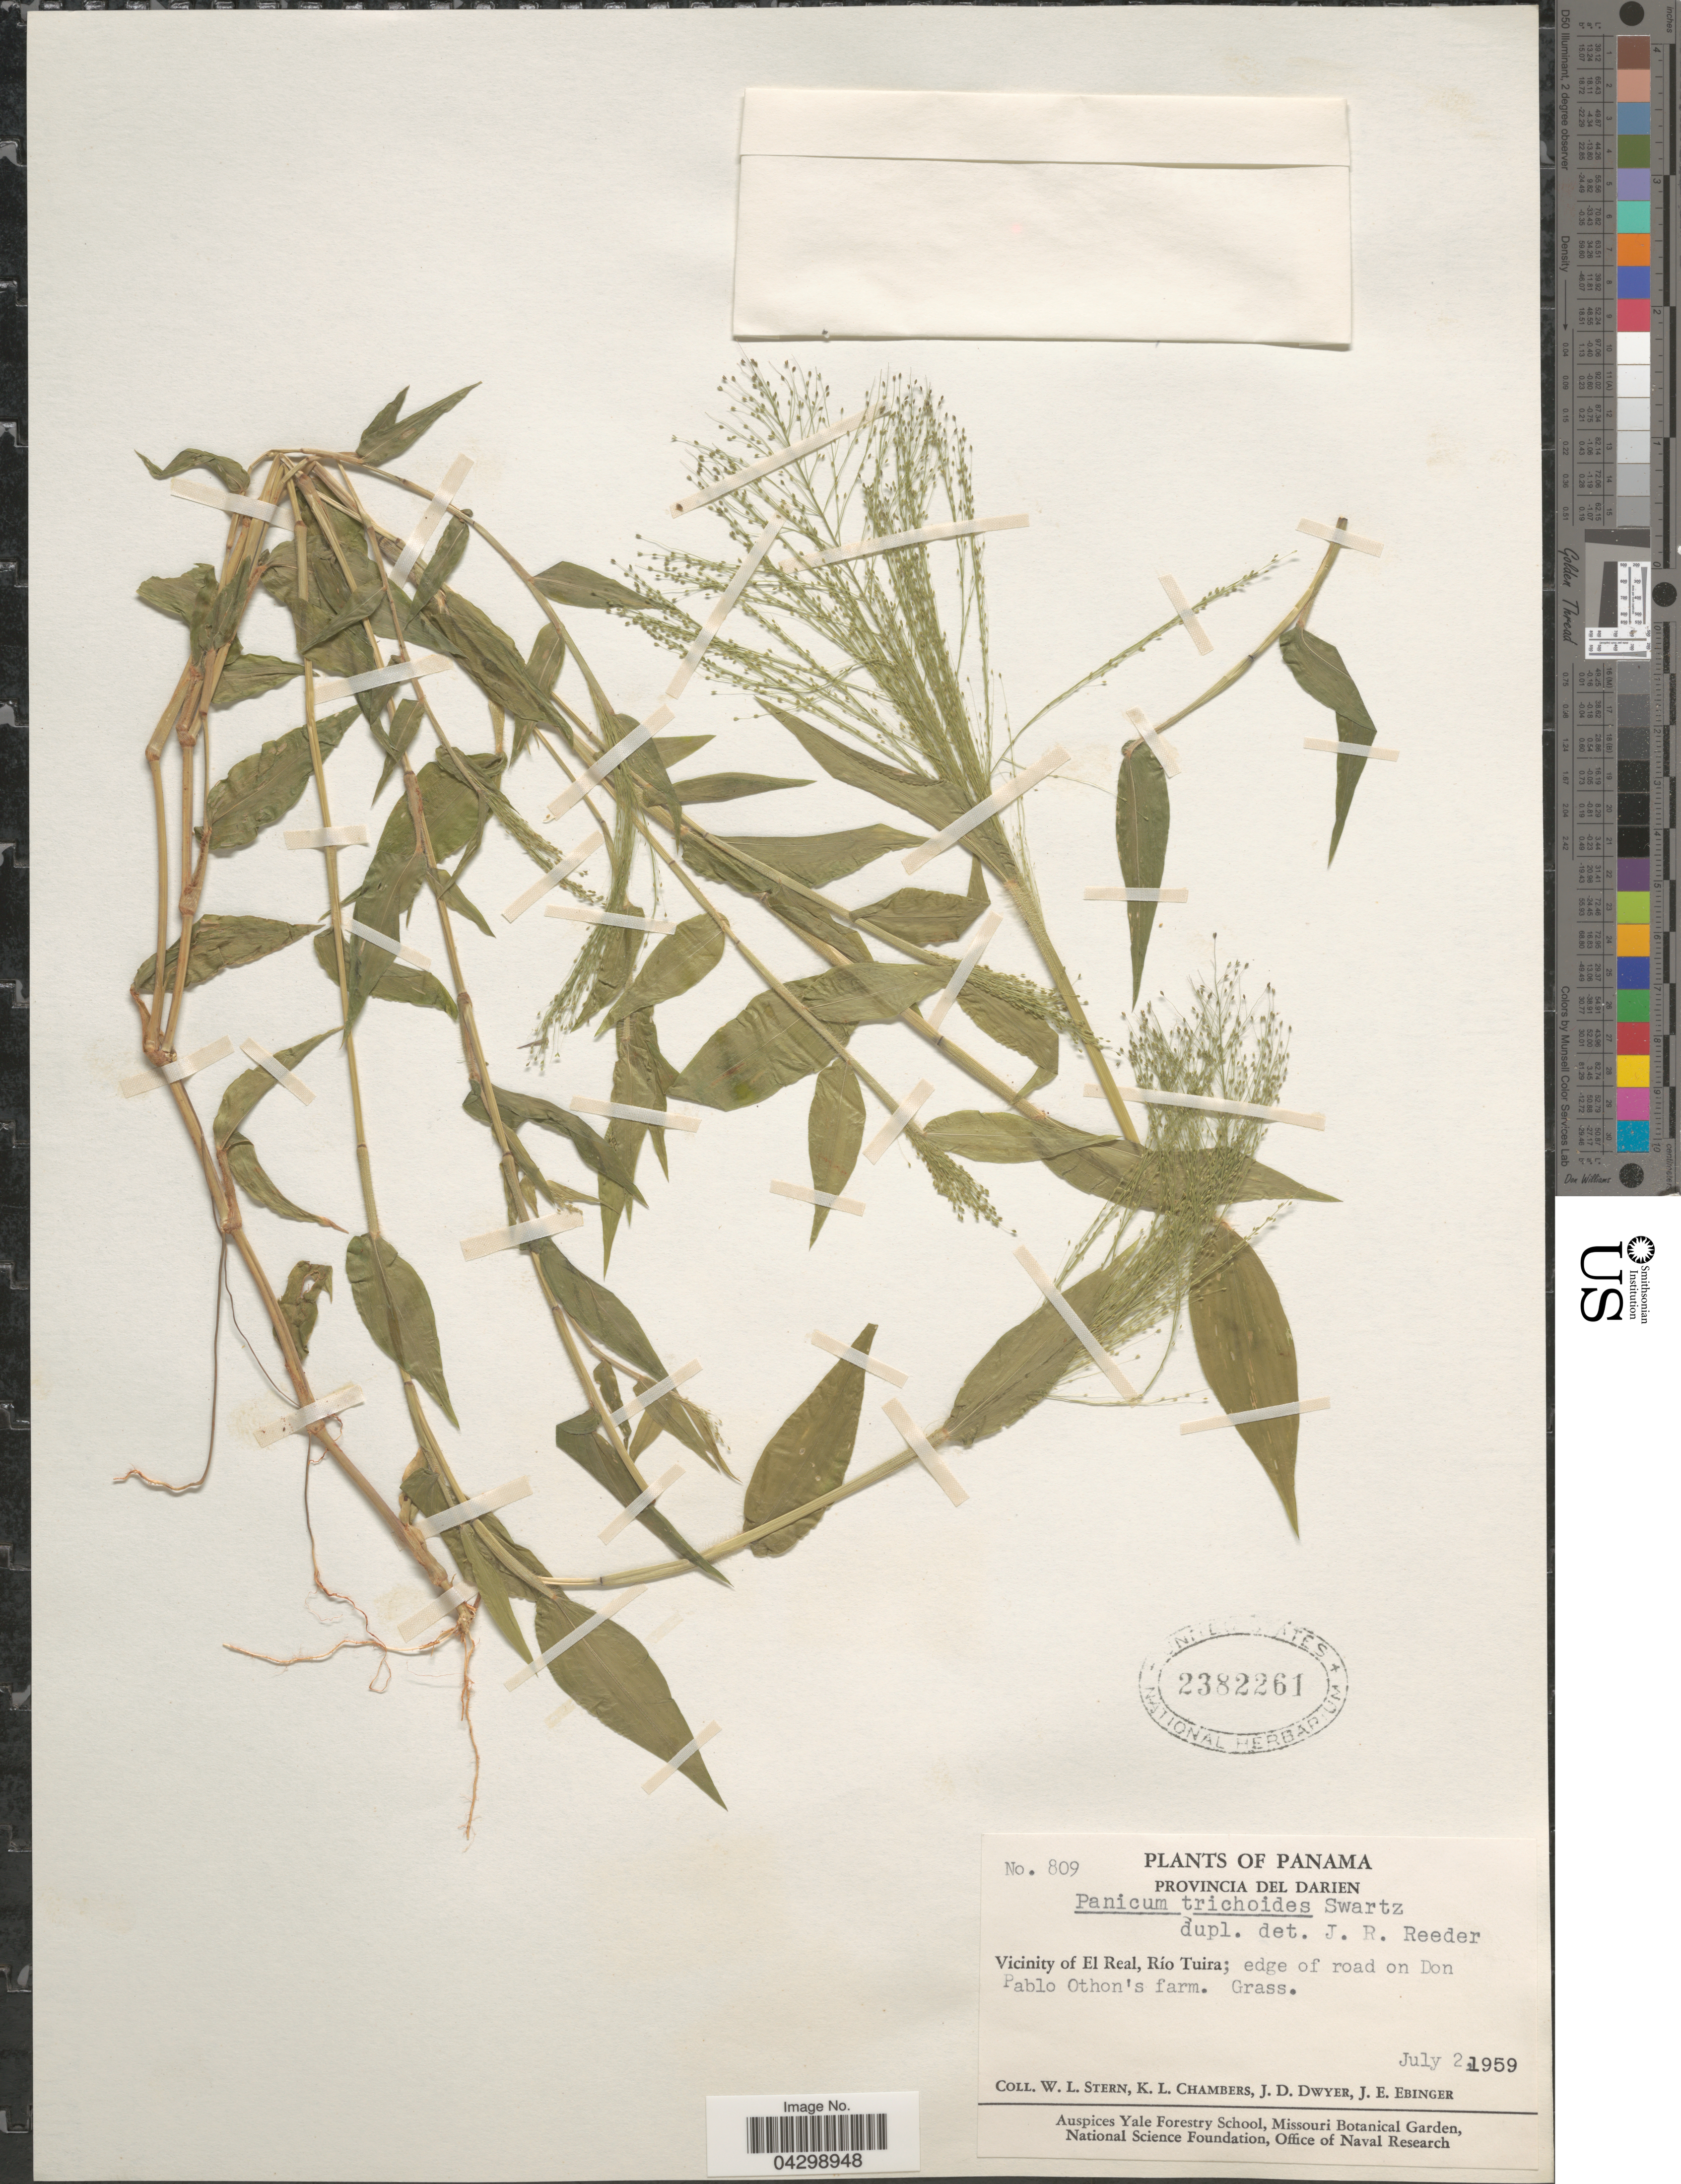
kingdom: Plantae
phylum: Tracheophyta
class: Liliopsida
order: Poales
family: Poaceae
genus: Panicum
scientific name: Panicum trichoides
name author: Sw.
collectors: W. L. Stern, K. Chambers, J. D. Dwyer & J. Ebinger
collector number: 809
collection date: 1959-07-02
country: Panama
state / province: Darien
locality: Vicinity of El Real, Río Tuira; edge of road on Don Pablo Othon's Farm.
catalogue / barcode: US 2382261